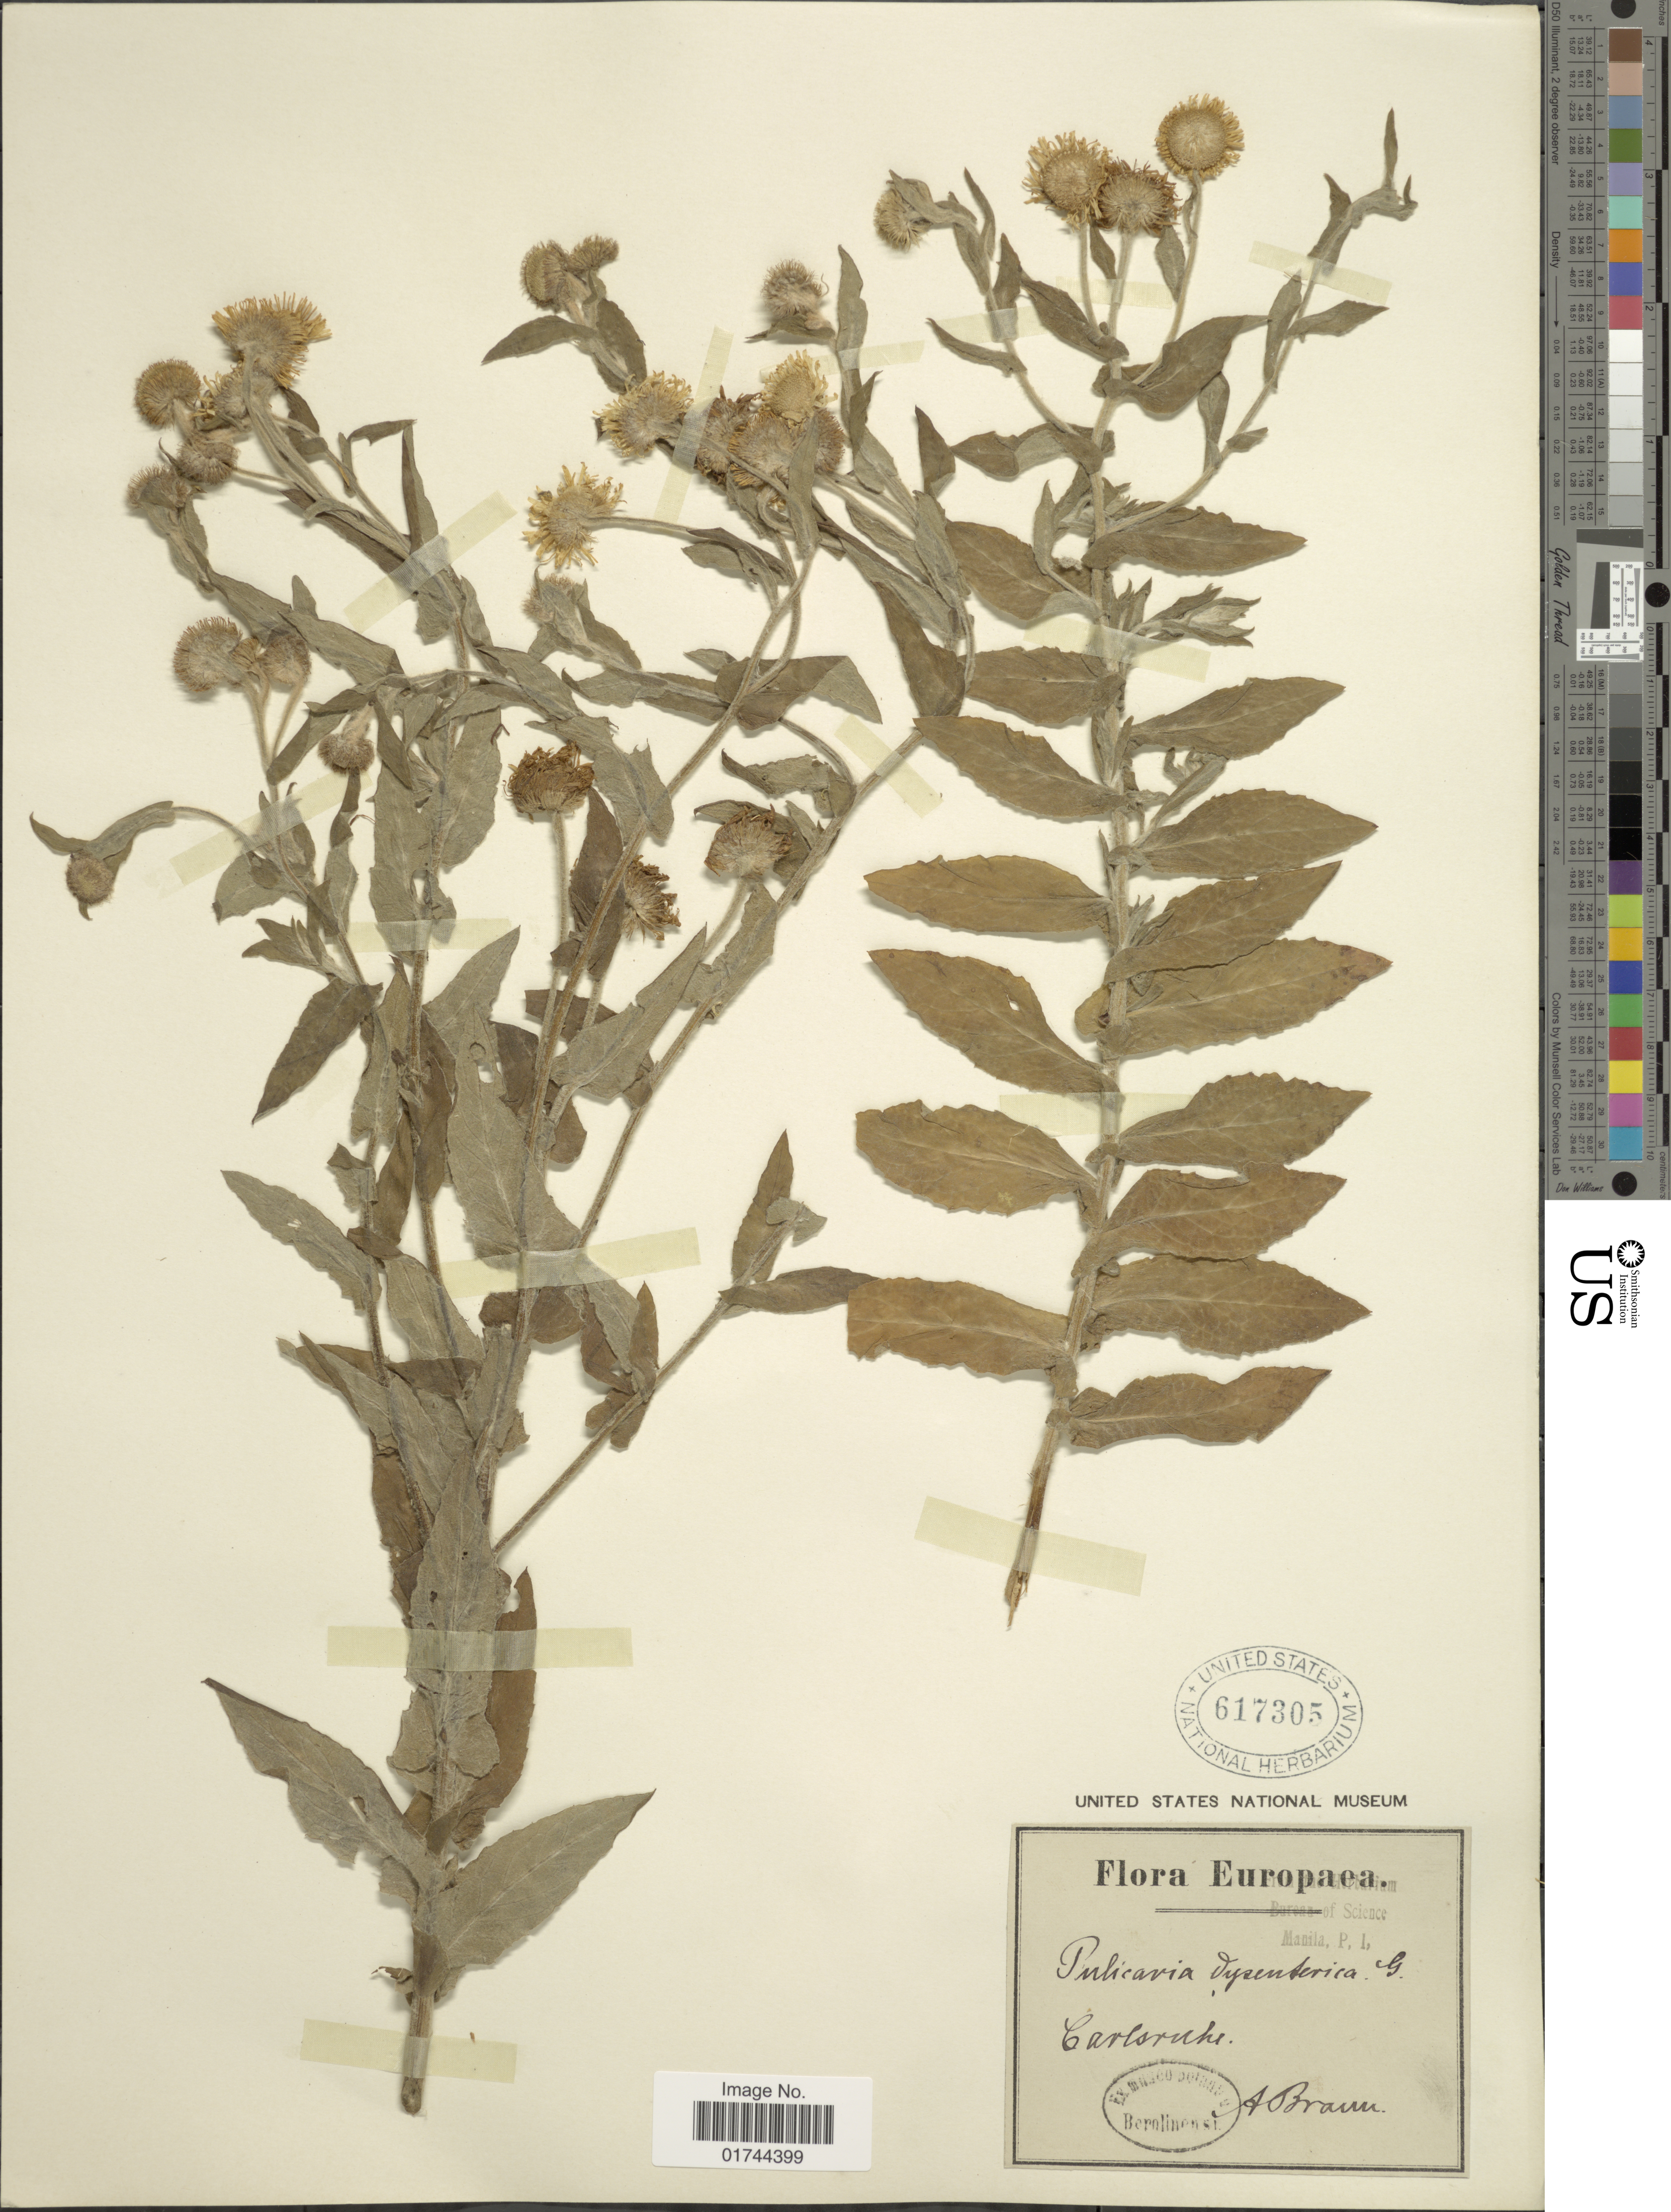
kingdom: Plantae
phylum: Tracheophyta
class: Magnoliopsida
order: Asterales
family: Asteraceae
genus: Pulicaria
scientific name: Pulicaria dysenterica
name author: (L.) Bernh.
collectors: A. Braun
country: Germany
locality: Carlsruhe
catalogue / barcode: US 617305